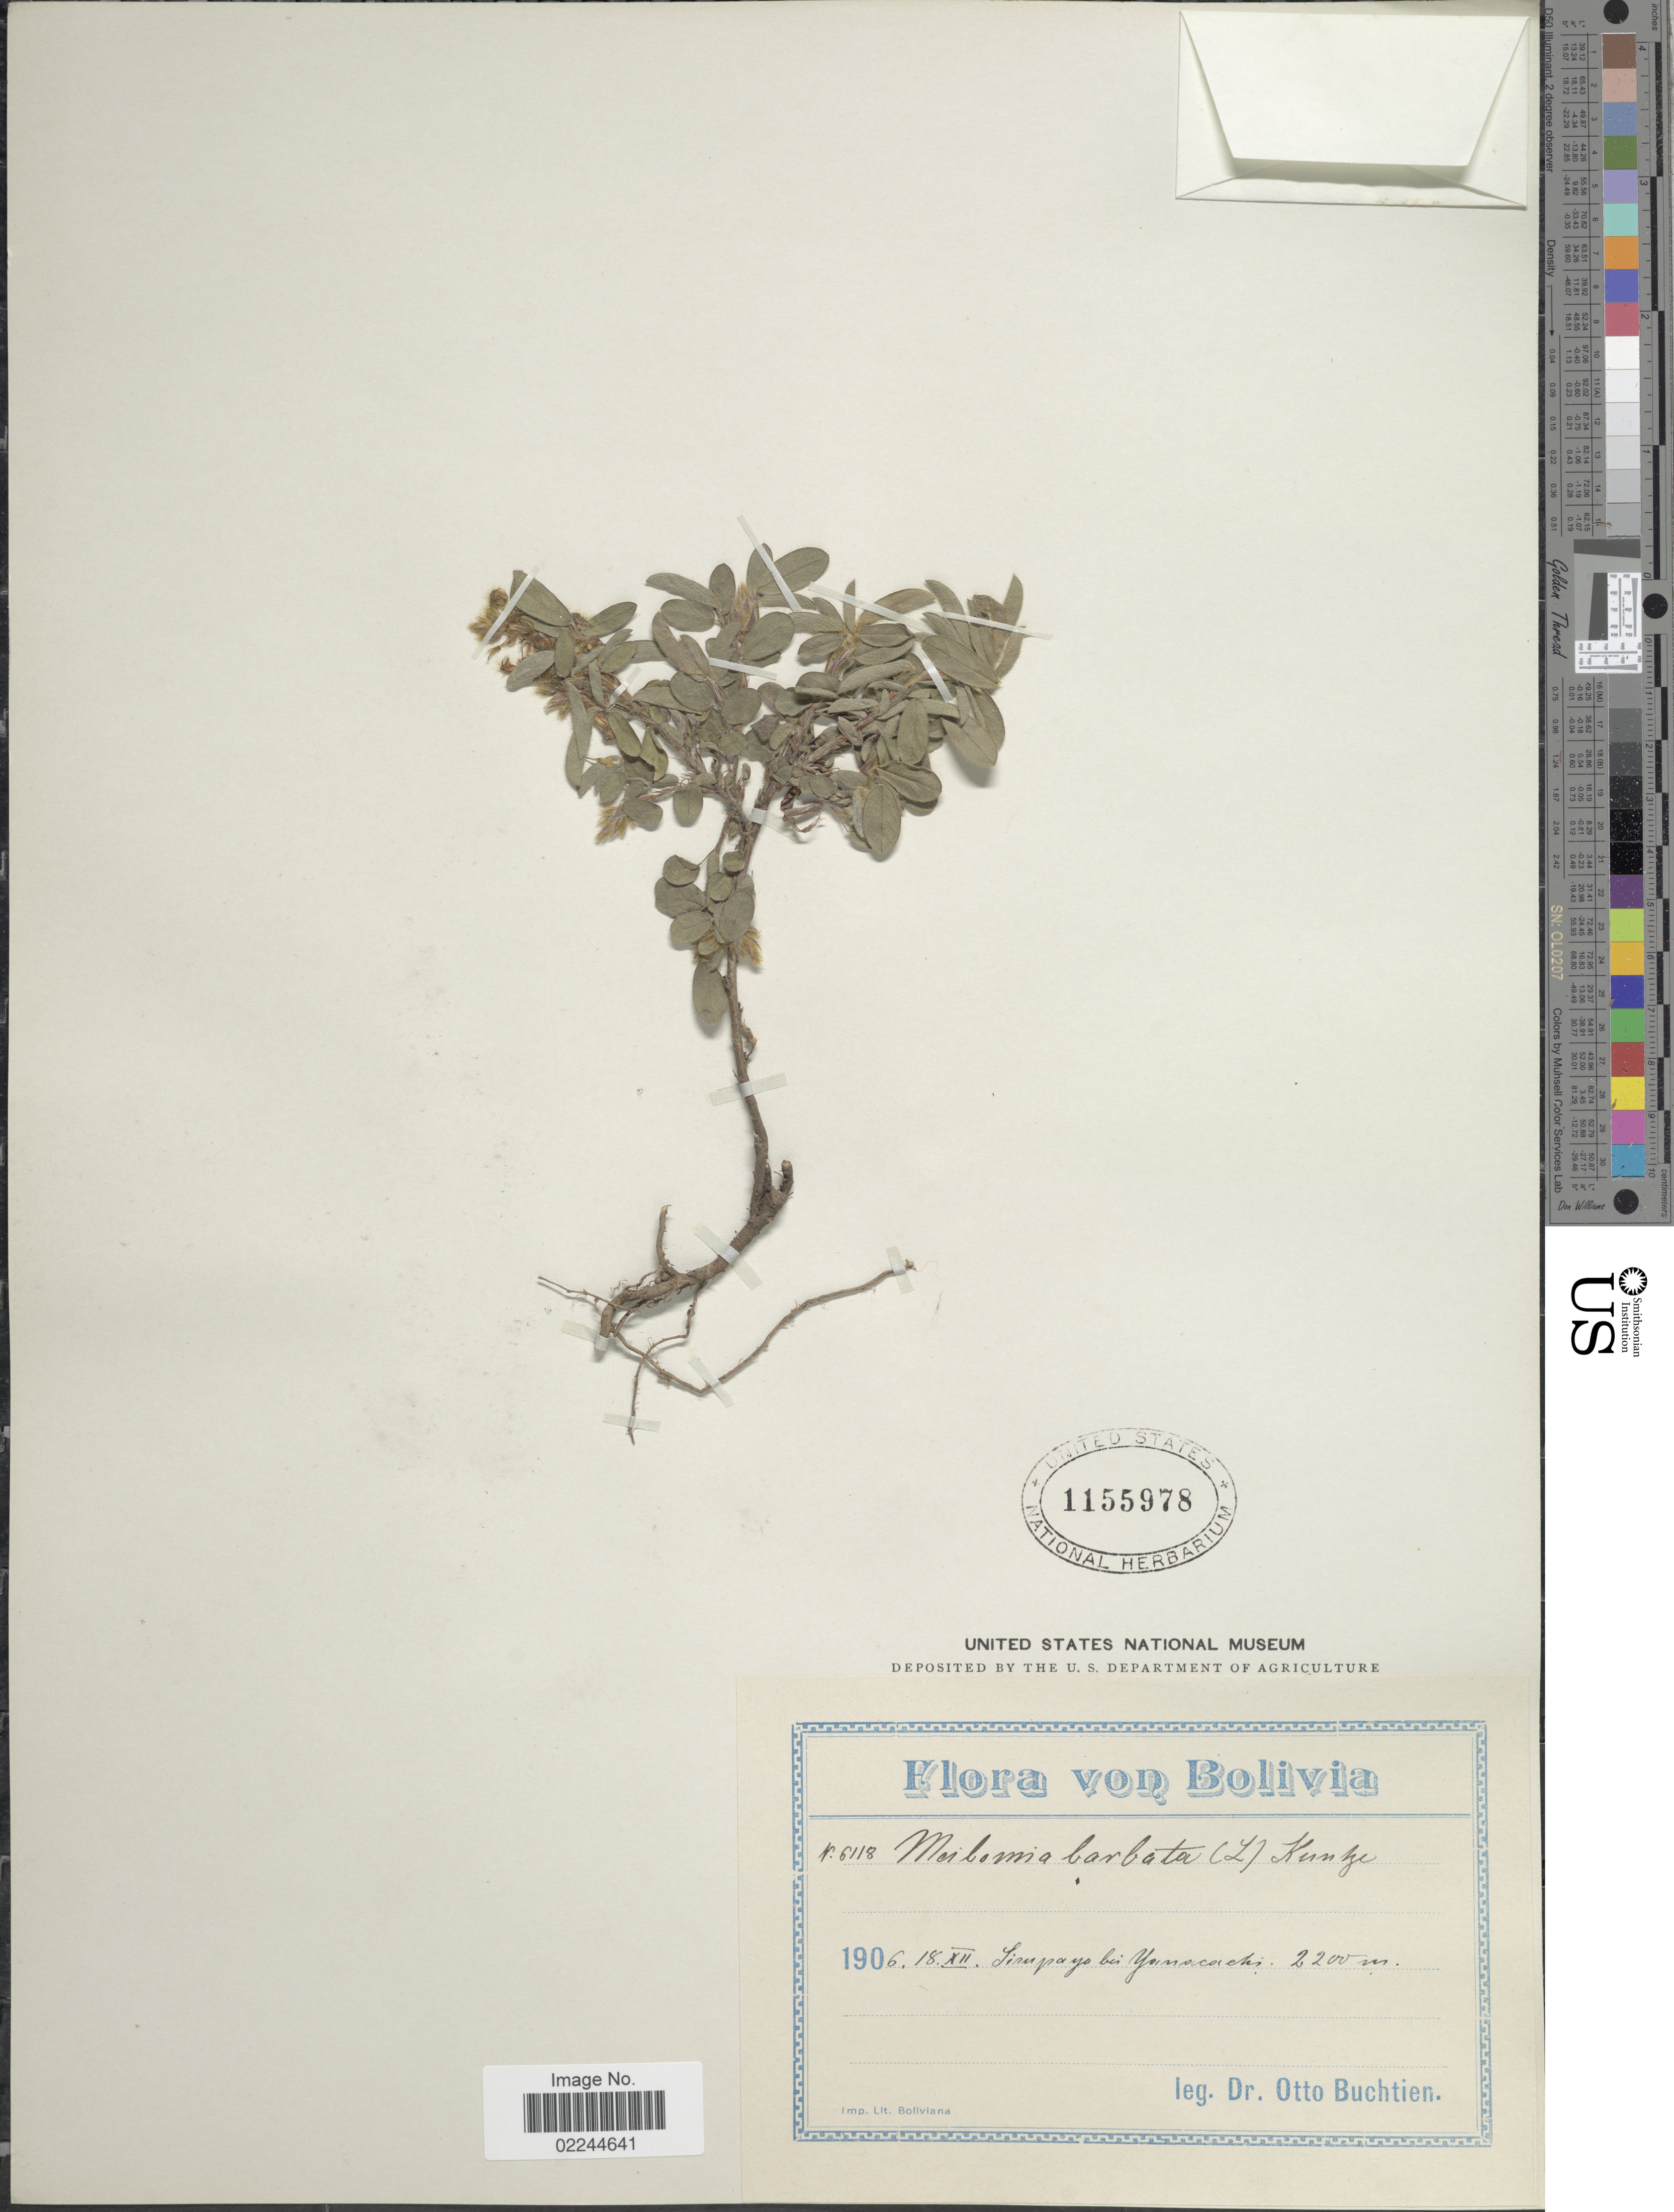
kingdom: Plantae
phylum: Tracheophyta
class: Magnoliopsida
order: Fabales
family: Fabaceae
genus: Grona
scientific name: Grona barbata var. barbata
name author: (L.) H. Ohashi & K. Ohashi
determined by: Strong, Mark T., (BOT), Smithsonian Institution - National Museum of Natural History (UNITED STATES)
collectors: O. Buchtien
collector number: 6118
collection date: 1906-12-18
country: Bolivia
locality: Sirapaya bei Yanacachi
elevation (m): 2200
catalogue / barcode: US 115978